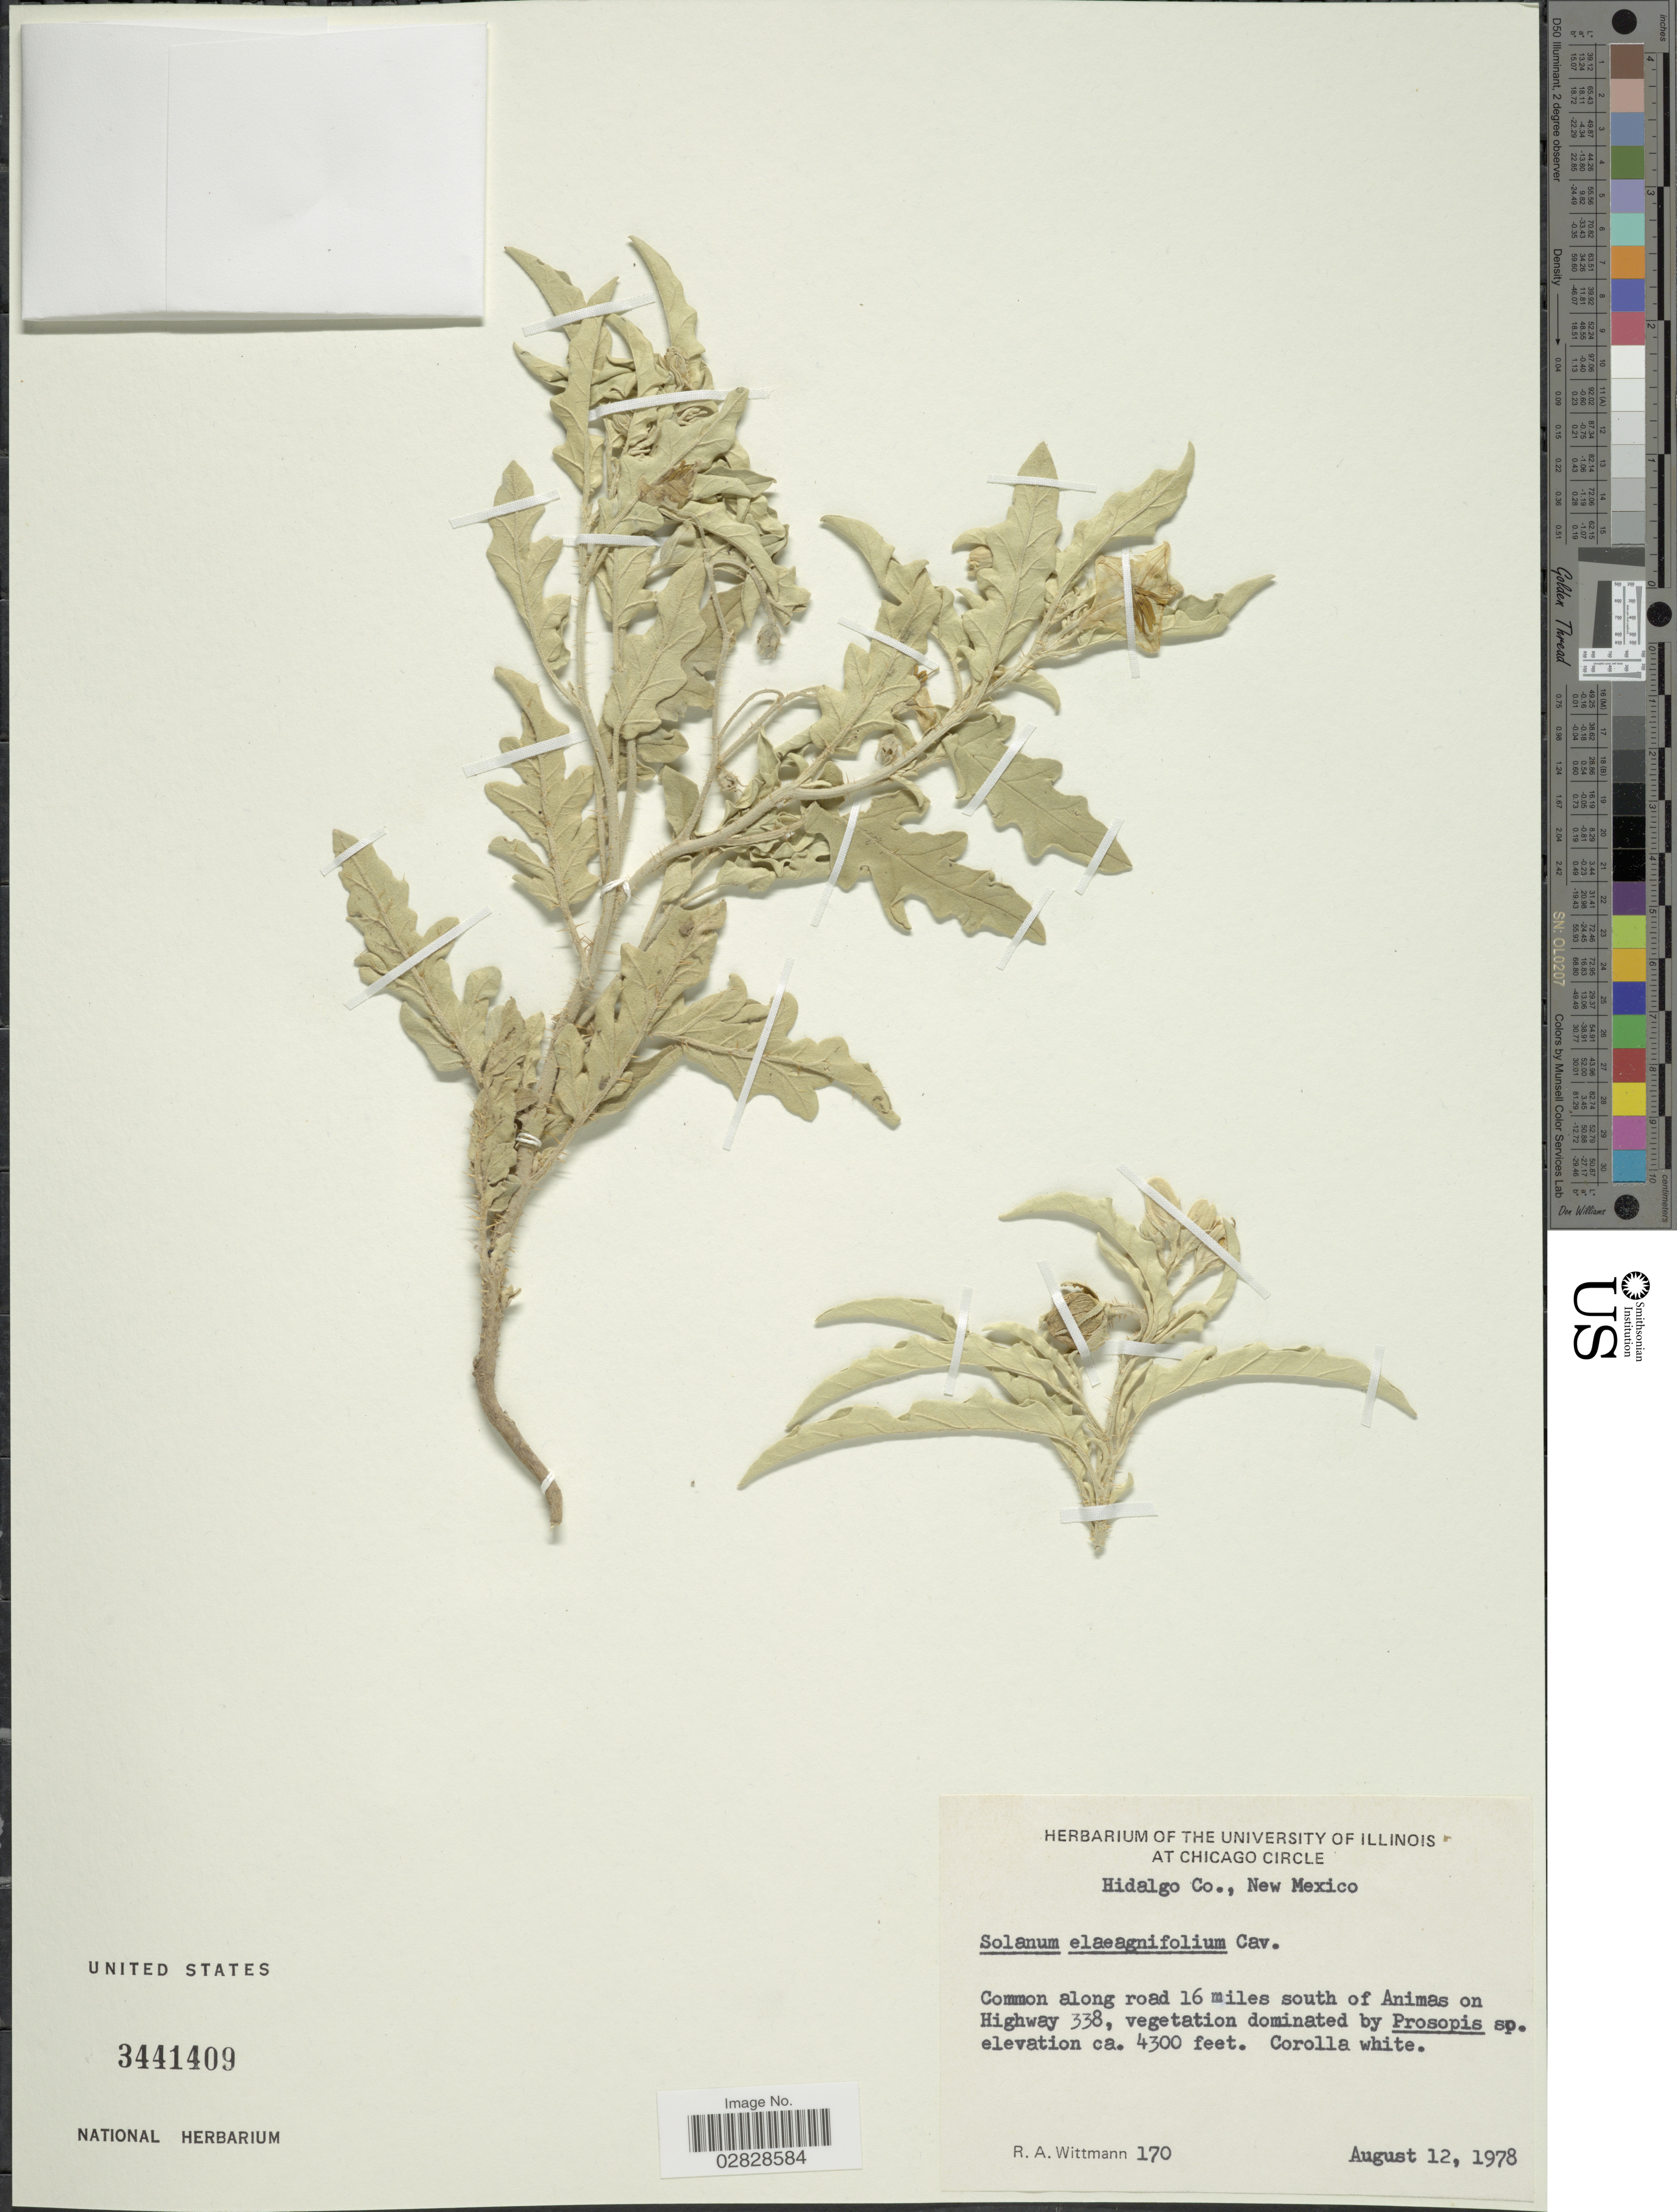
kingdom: Plantae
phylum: Tracheophyta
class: Magnoliopsida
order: Solanales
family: Solanaceae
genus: Solanum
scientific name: Solanum elaeagnifolium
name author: Cav.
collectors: R. Wittmann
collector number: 170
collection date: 1978-08-12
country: United States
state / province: New Mexico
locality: Hidalgo Co. Common along road 16 miles south of Animas on Highway 338.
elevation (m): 1311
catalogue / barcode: US 3441409